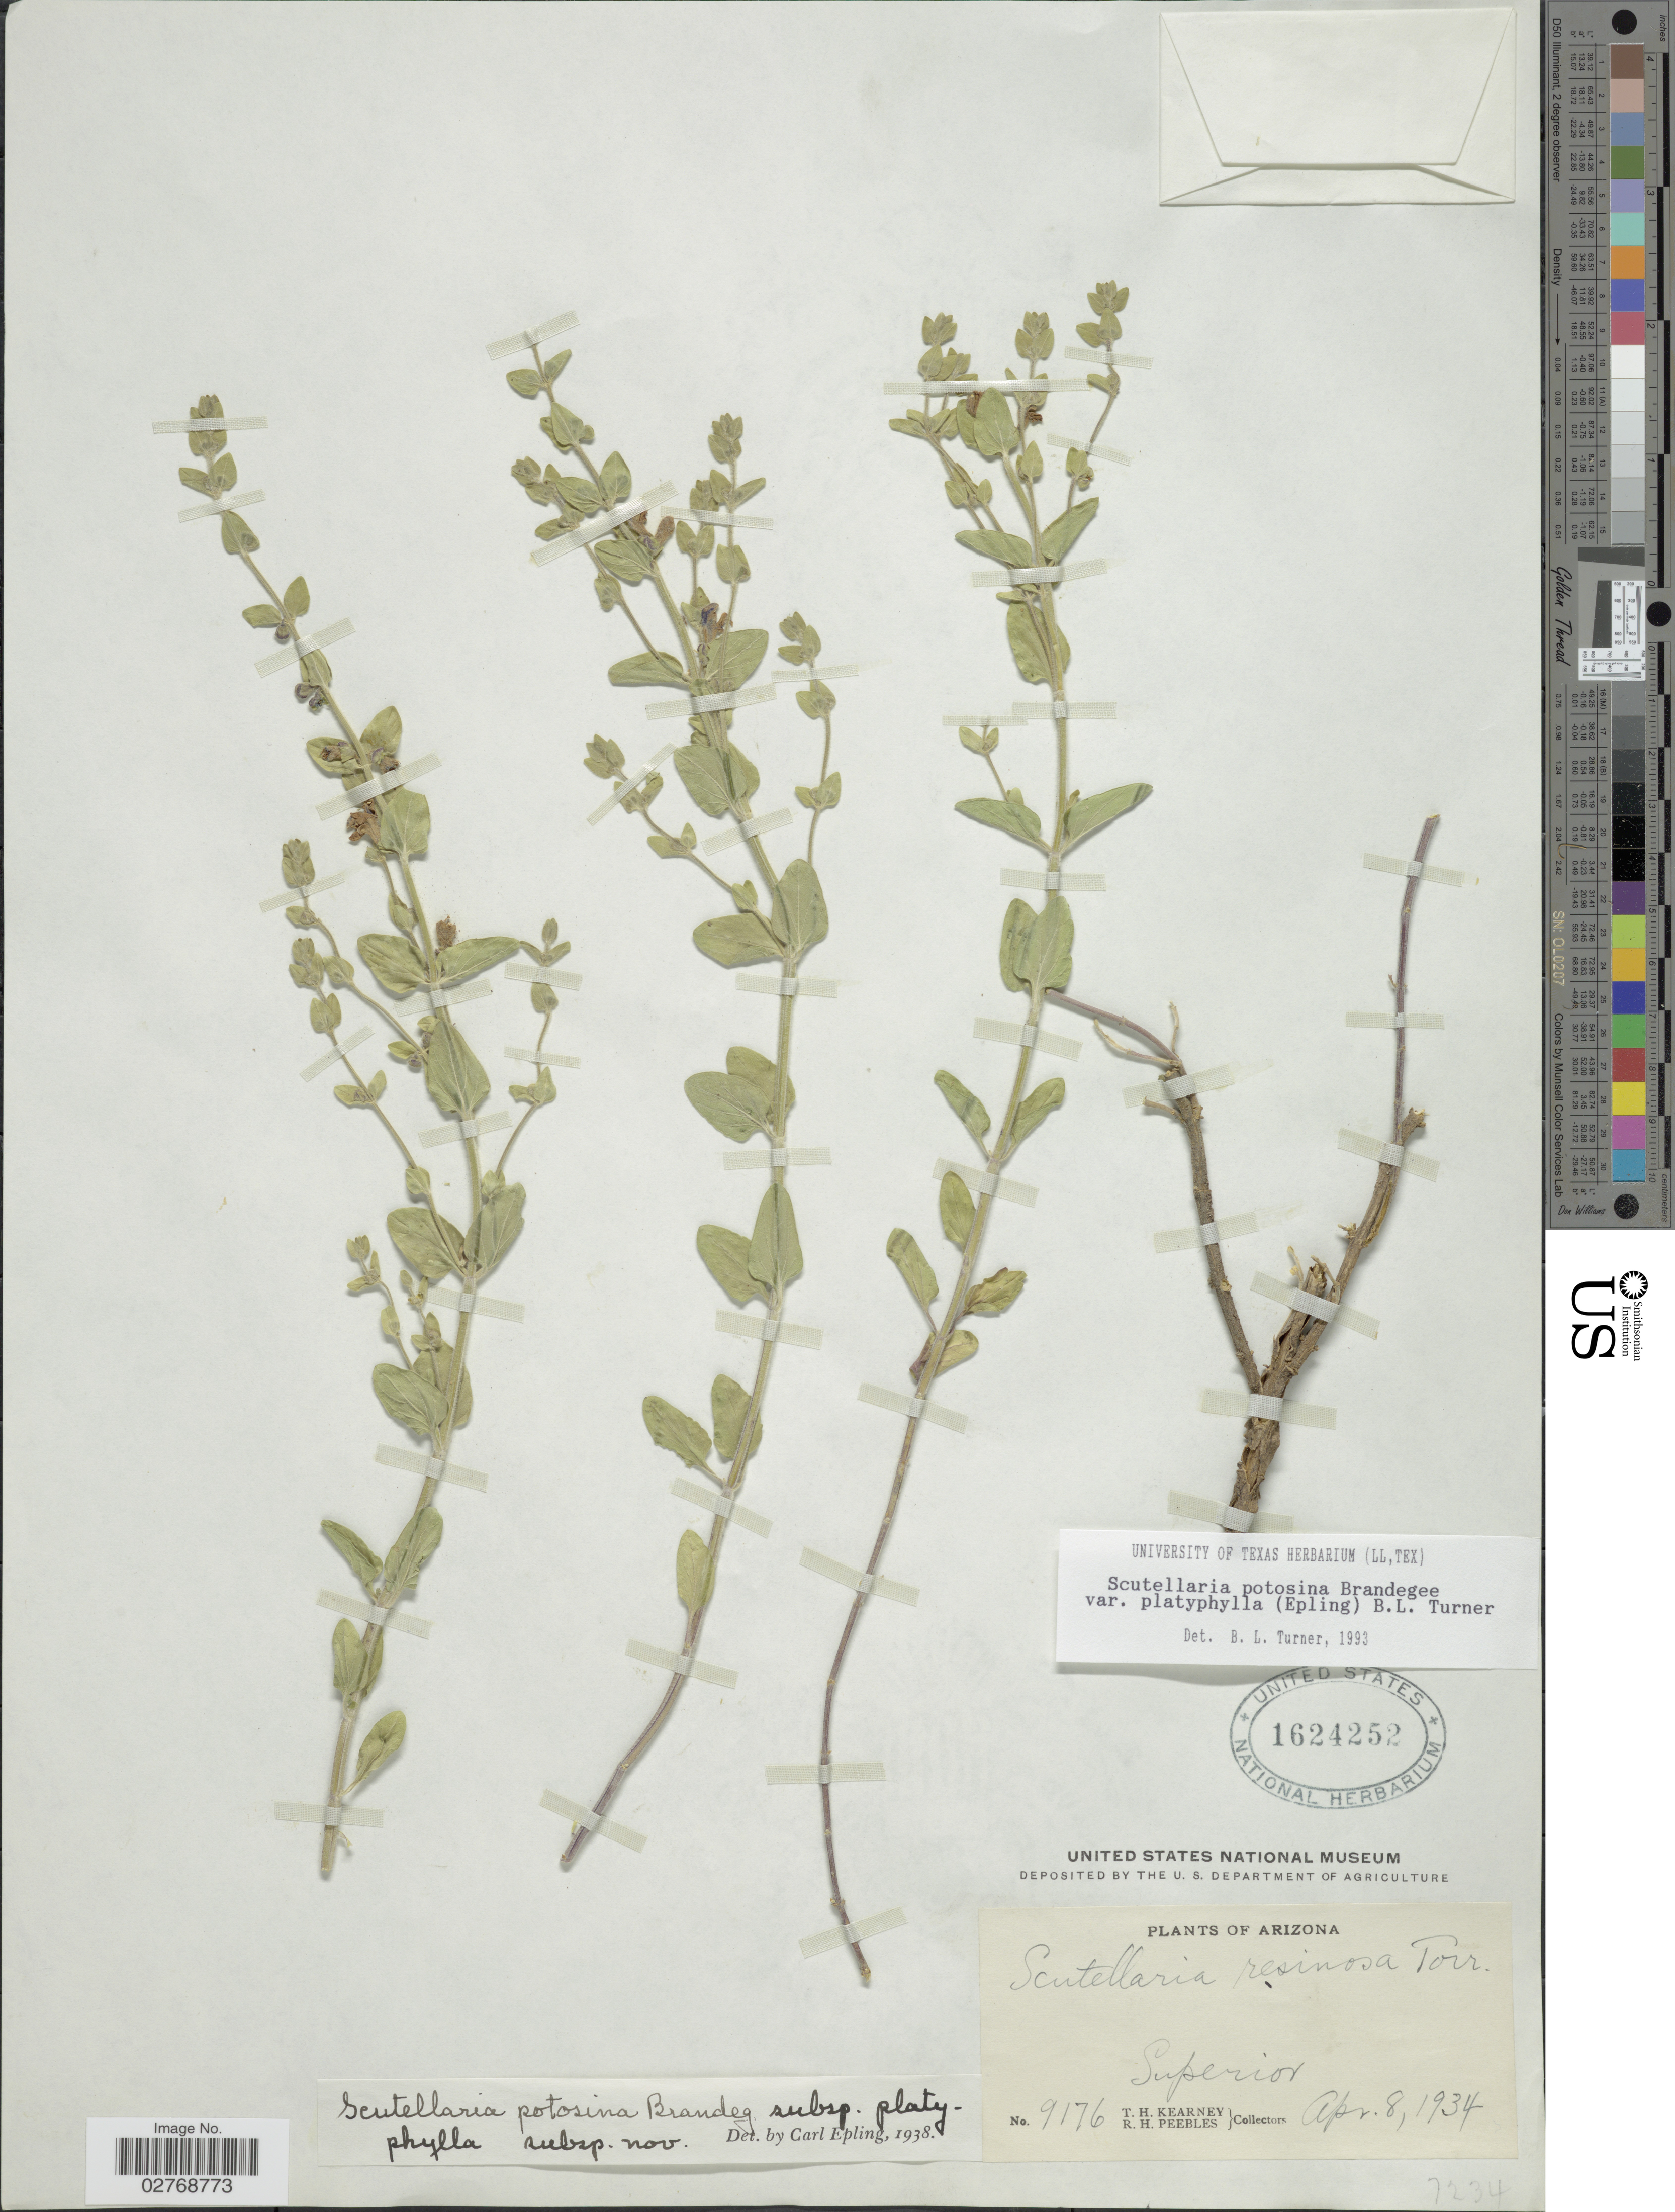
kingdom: Plantae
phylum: Tracheophyta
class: Magnoliopsida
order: Lamiales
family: Lamiaceae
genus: Scutellaria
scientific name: Scutellaria potosina var. platyphylla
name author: (Epling) B.L. Turner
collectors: T. H. Kearney & R. H. Peebles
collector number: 9176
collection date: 1934-04-08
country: United States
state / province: Arizona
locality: Superior.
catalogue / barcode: US 1624252